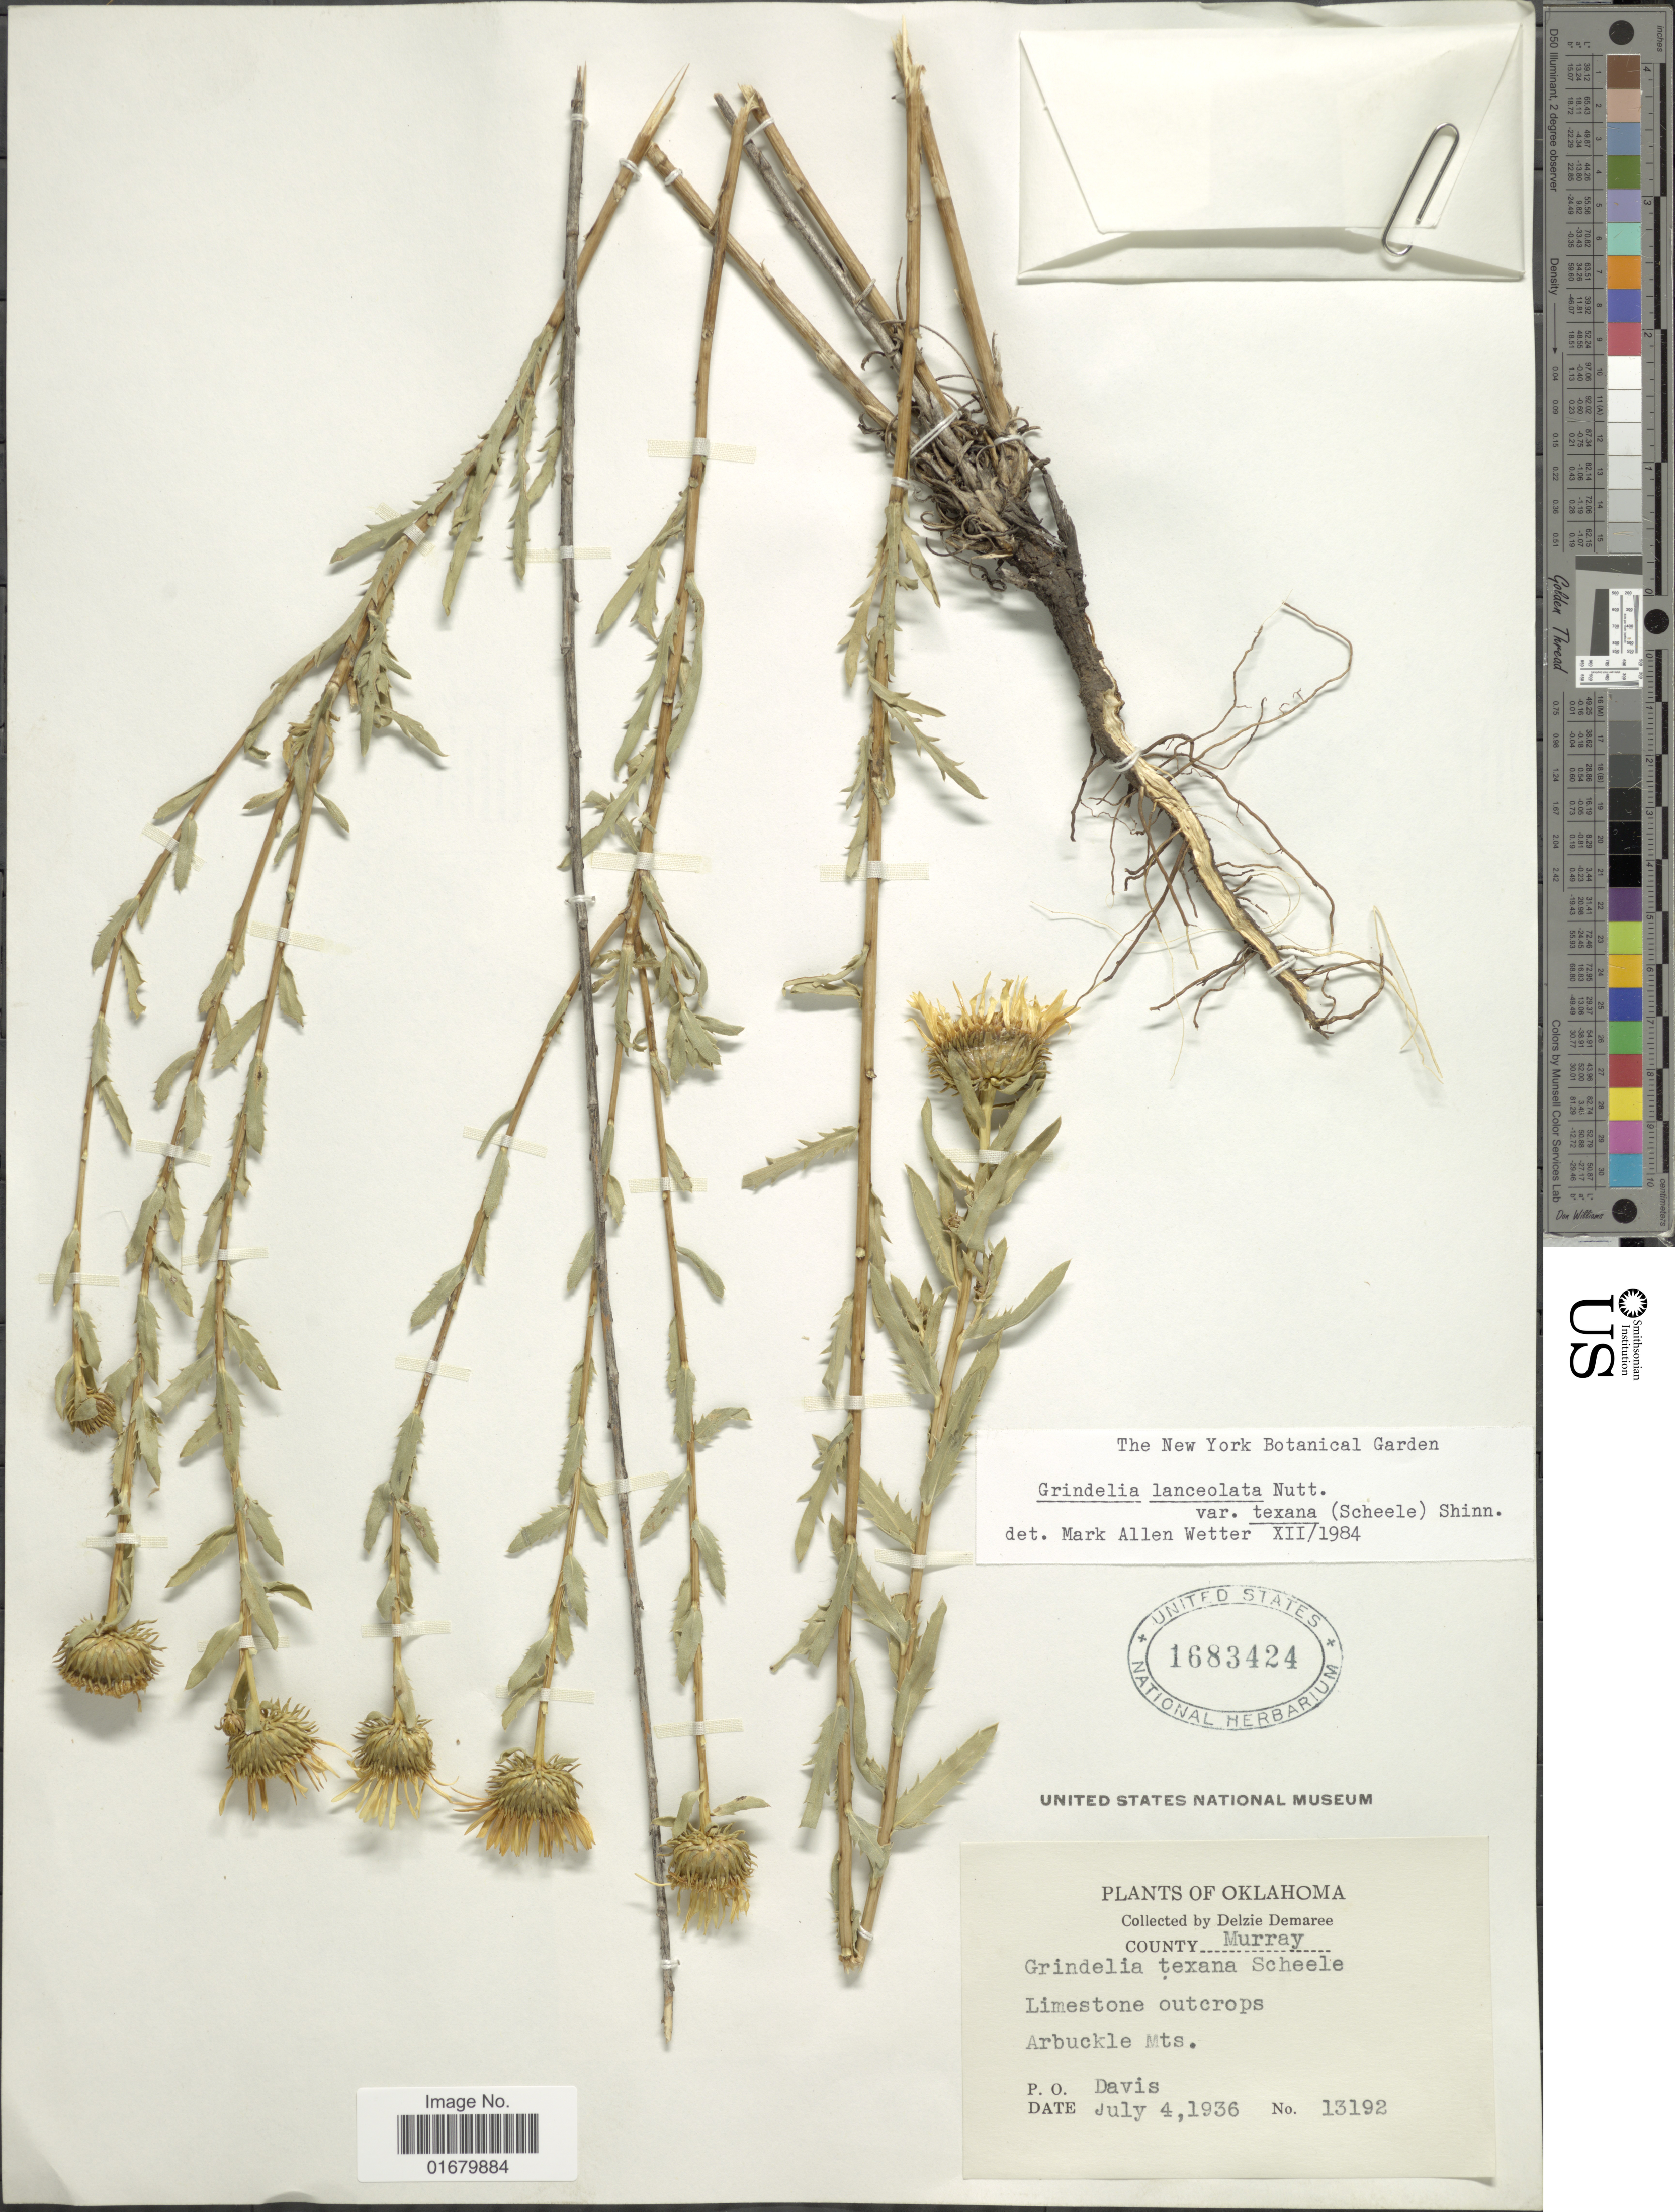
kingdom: Plantae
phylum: Tracheophyta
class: Magnoliopsida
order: Asterales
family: Asteraceae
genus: Grindelia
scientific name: Grindelia lanceolata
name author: Nutt.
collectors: D. Demaree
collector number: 13192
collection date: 1936-07-04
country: United States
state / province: Oklahoma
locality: County Murray, Arbuckle Mts. P.O. Davis.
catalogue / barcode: US 1683424